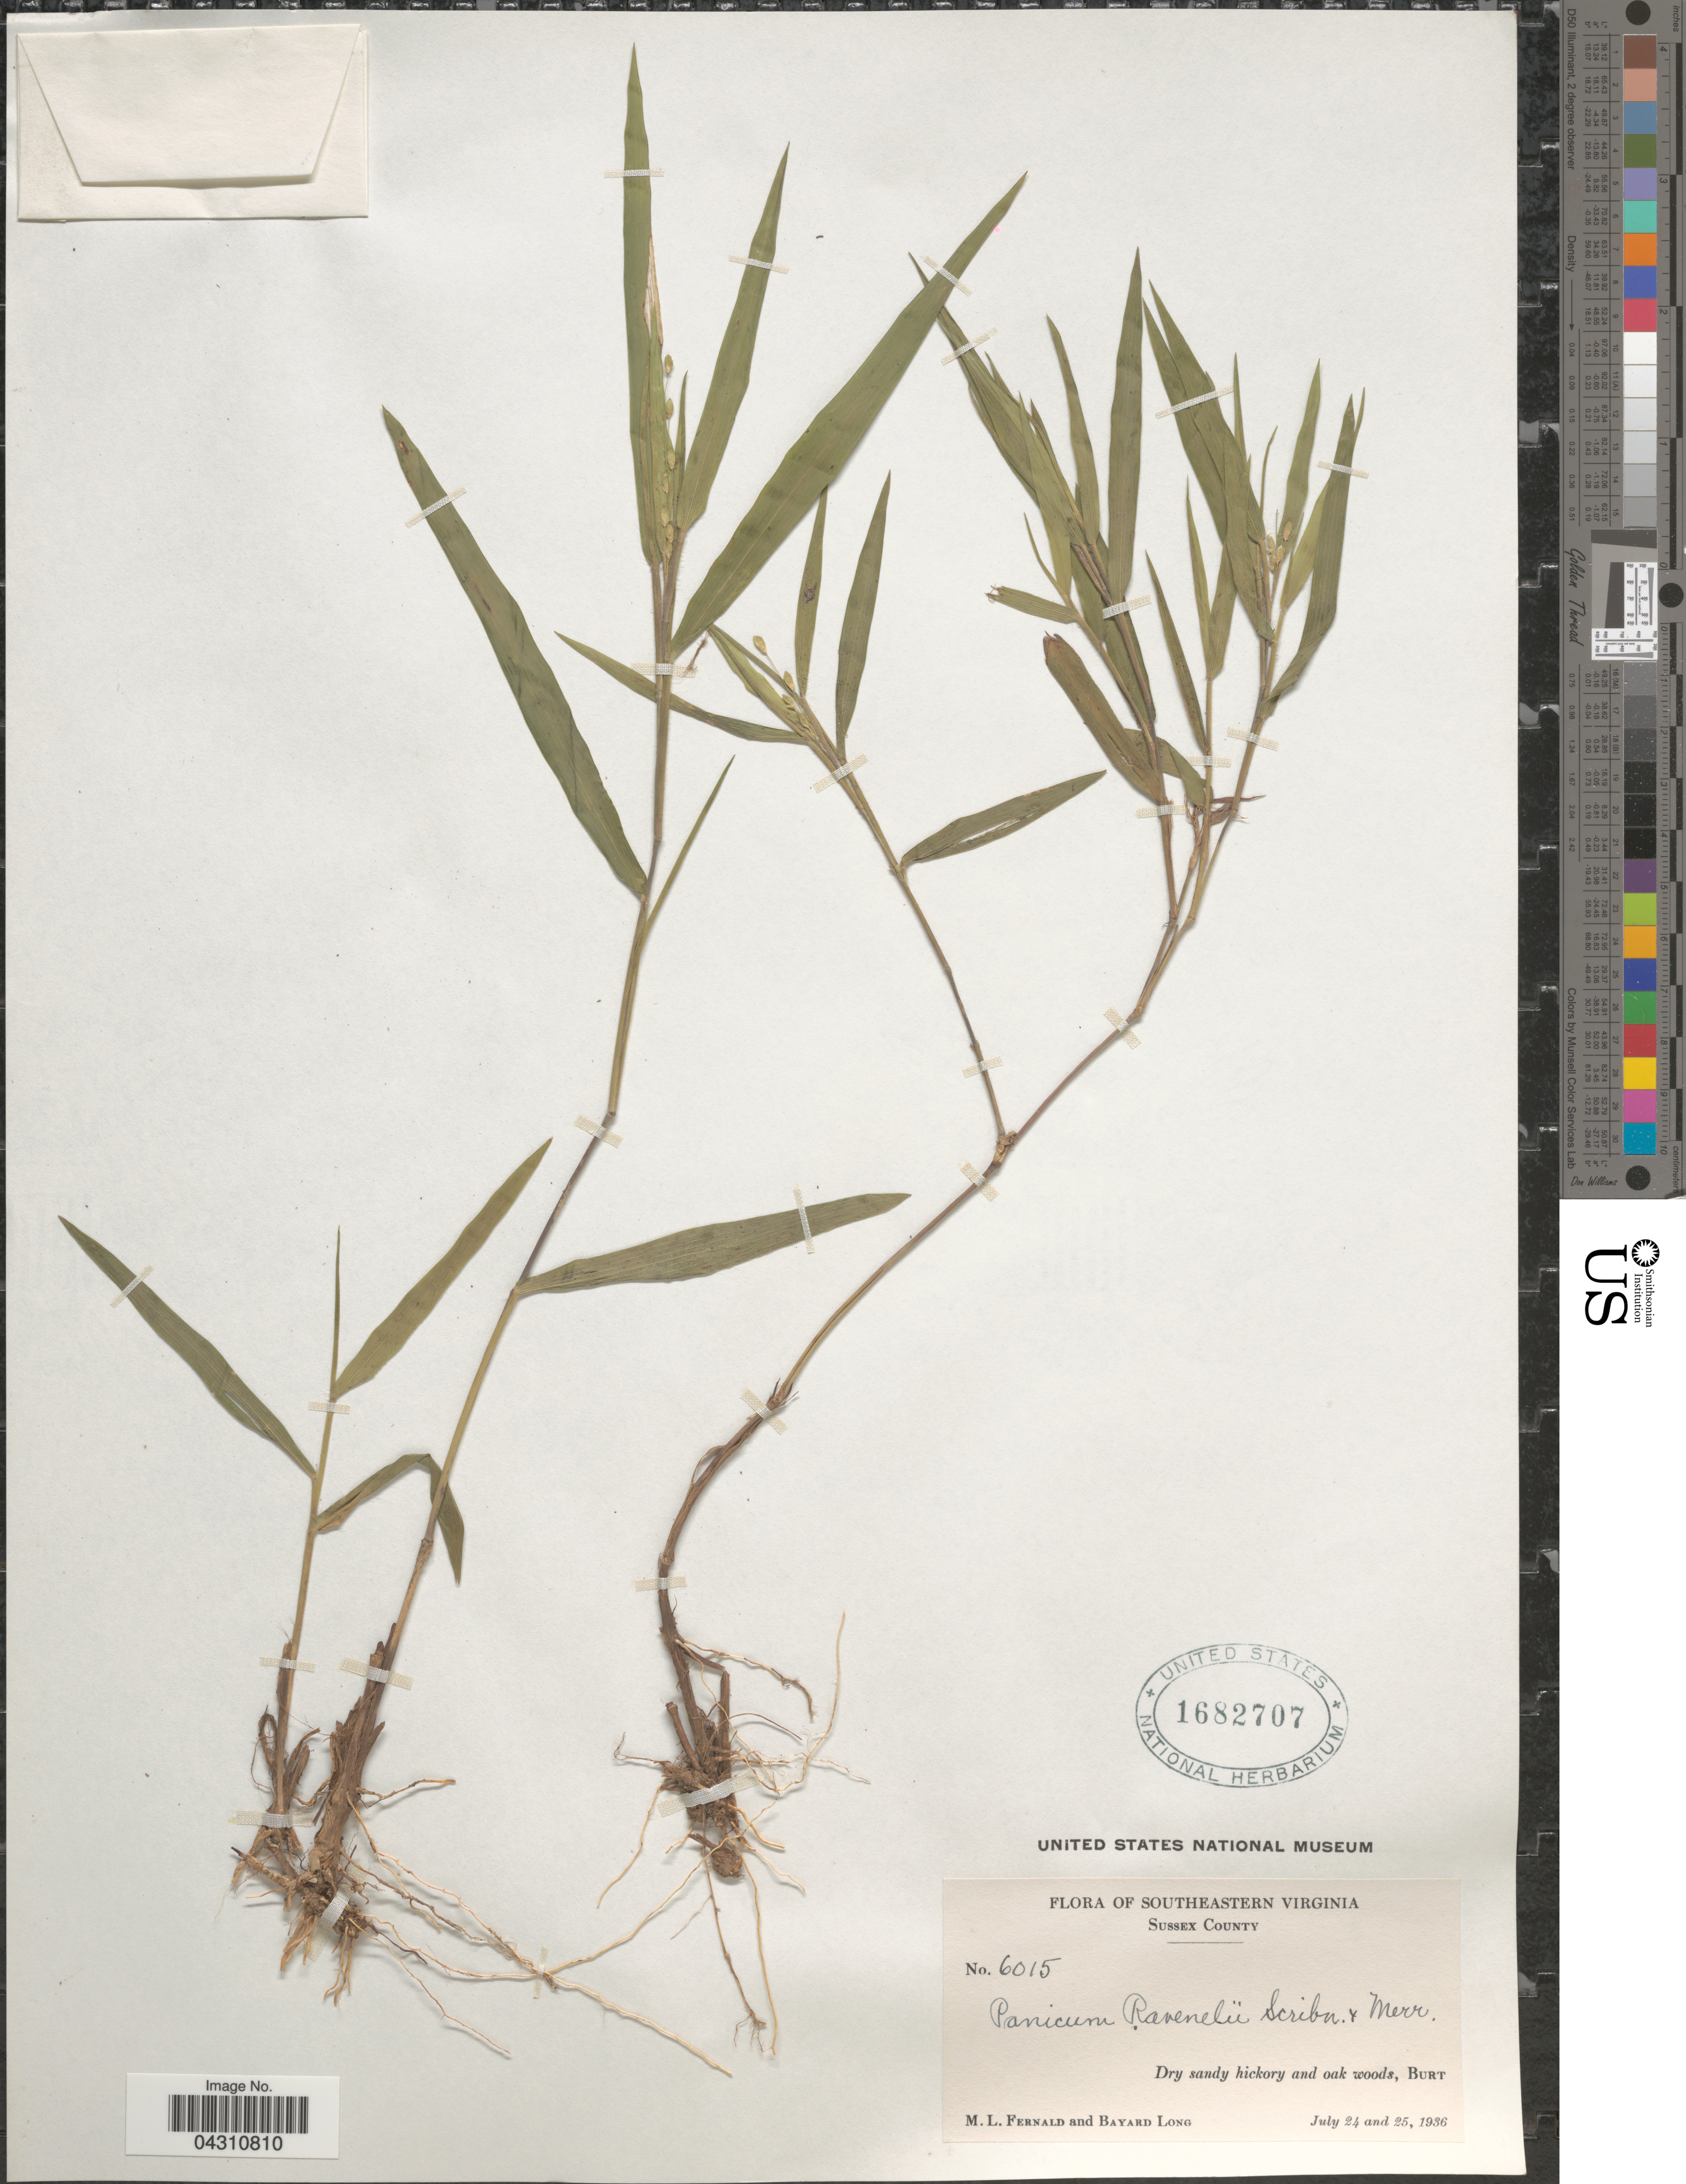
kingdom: Plantae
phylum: Tracheophyta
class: Liliopsida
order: Poales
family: Poaceae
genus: Dichanthelium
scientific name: Dichanthelium ravenelii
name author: (Scribn. & Merr.) Gould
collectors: M. L. Fernald & B. Long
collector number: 6015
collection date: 1936-06-24/1936-06-25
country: United States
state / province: Virginia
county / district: Sussex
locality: Southeastern Virginia. Sussex County. Dry sandy hickory and oak woods, Burt.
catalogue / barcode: US 1682707